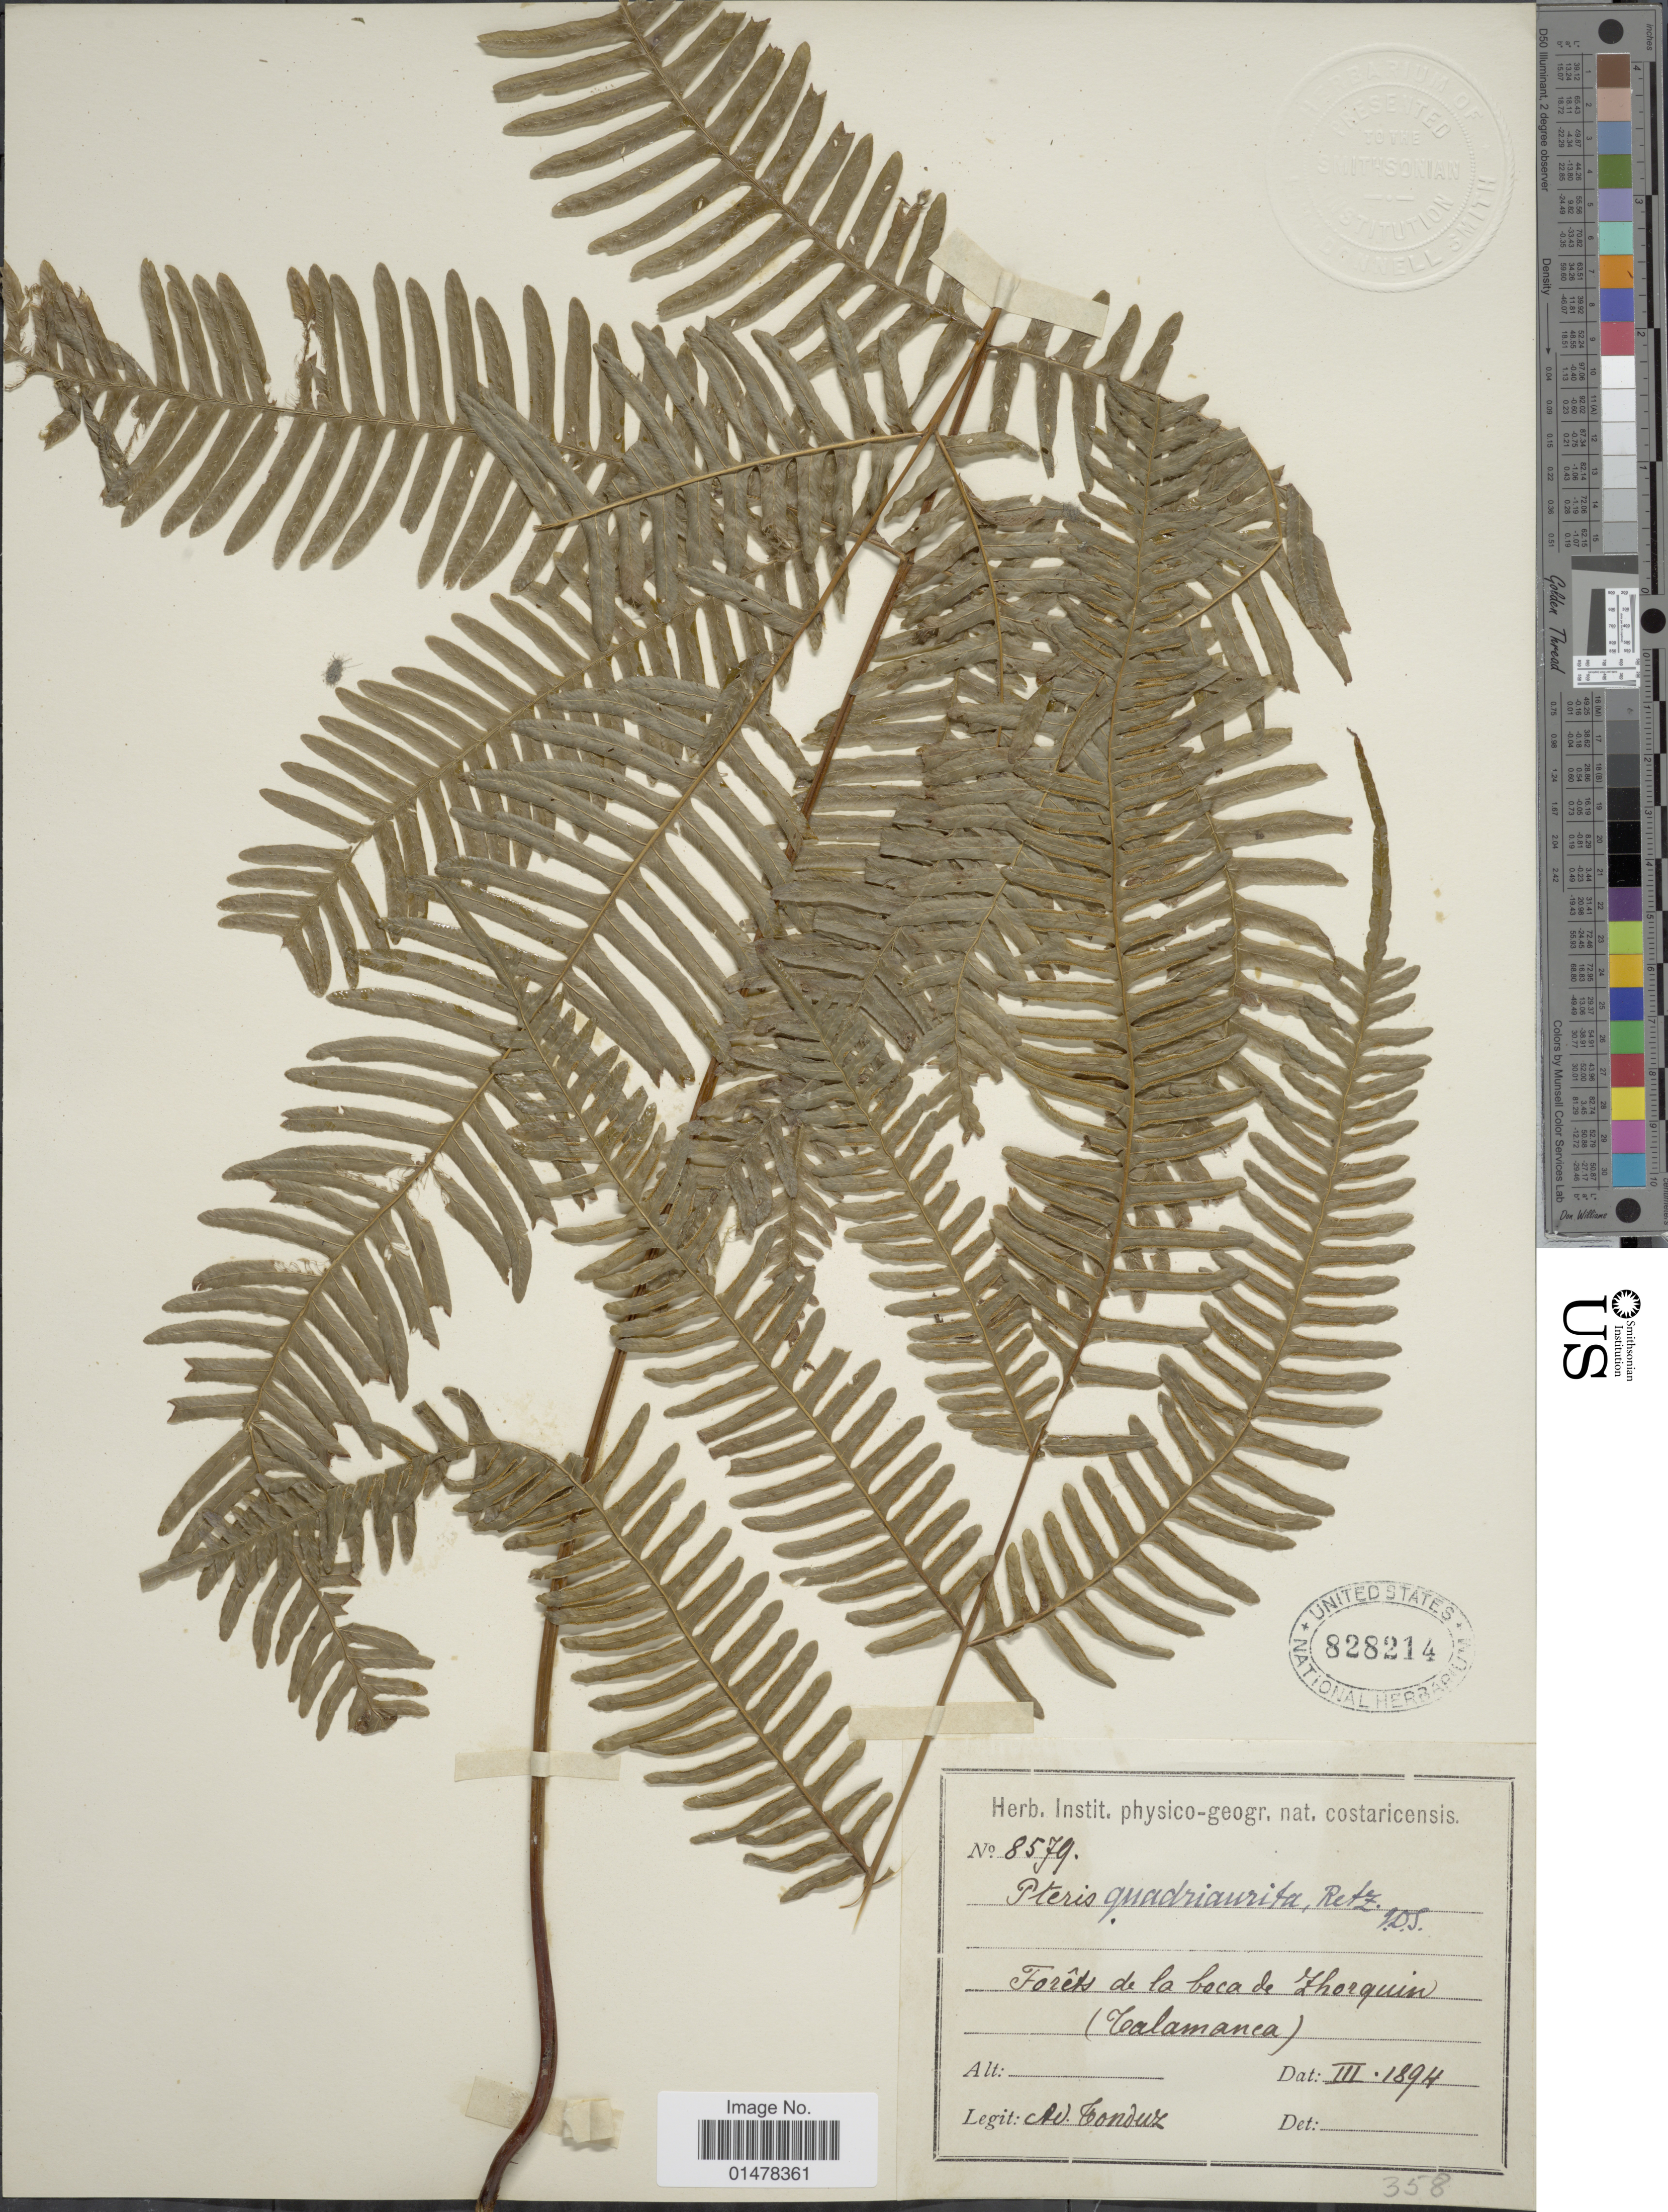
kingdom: Plantae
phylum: Tracheophyta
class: Polypodiopsida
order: Polypodiales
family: Pteridaceae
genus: Pteris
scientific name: Pteris quadriaurita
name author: Retz.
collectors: A. Tonduz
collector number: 8579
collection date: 1894-03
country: Costa Rica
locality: Forets de la boca de Zhorquin (Talamanca)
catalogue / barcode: US 828214